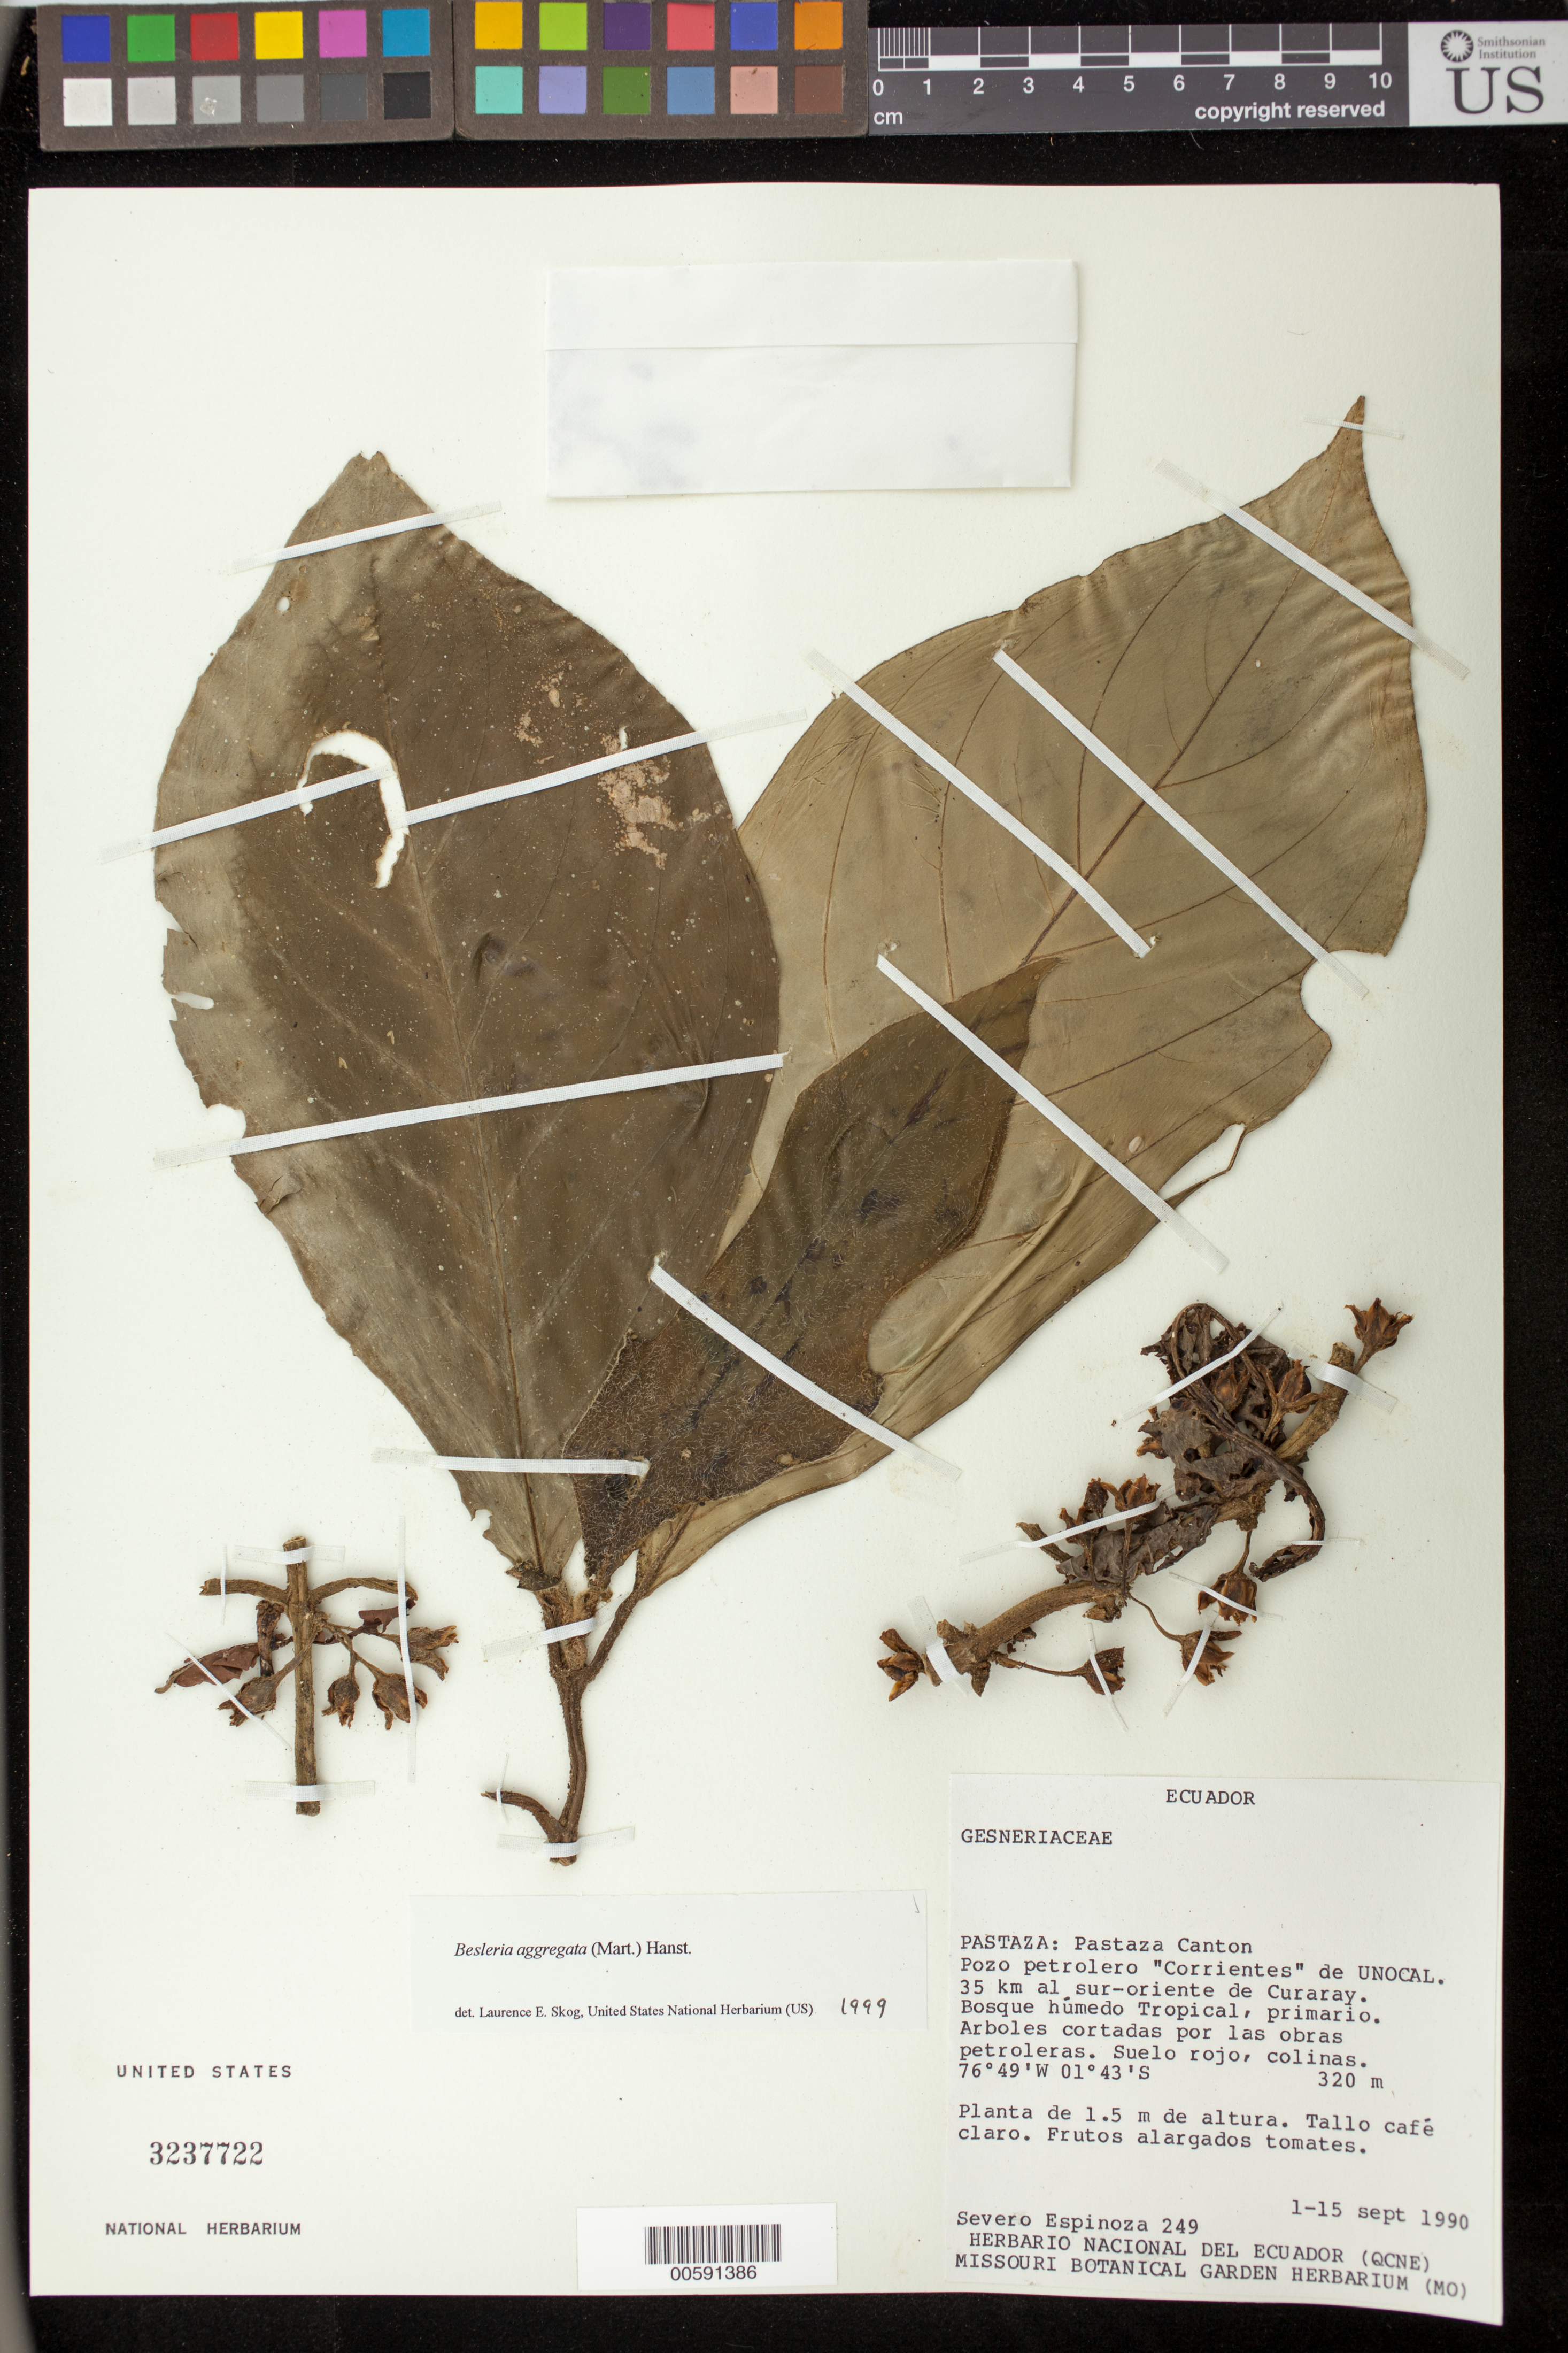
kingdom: Plantae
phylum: Tracheophyta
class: Magnoliopsida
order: Lamiales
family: Gesneriaceae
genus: Besleria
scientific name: Besleria aggregata var. aggregata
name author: (Mart.) Hanst.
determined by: Skog, Laurence E.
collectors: S. Espinoza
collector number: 249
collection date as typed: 1-15 Sep 1990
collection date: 1990-09-01/1990-09-15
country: Ecuador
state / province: Pastaza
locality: Pastaza Canton; Pozo petrolero "Corrientes" de UNOCAL, 35 km al sur-oriente de Curaray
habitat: Bosque húmedo tropical, primario; árboles cortadas por las obras petroleras; suelo rojo, colinas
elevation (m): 320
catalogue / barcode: US 3237722